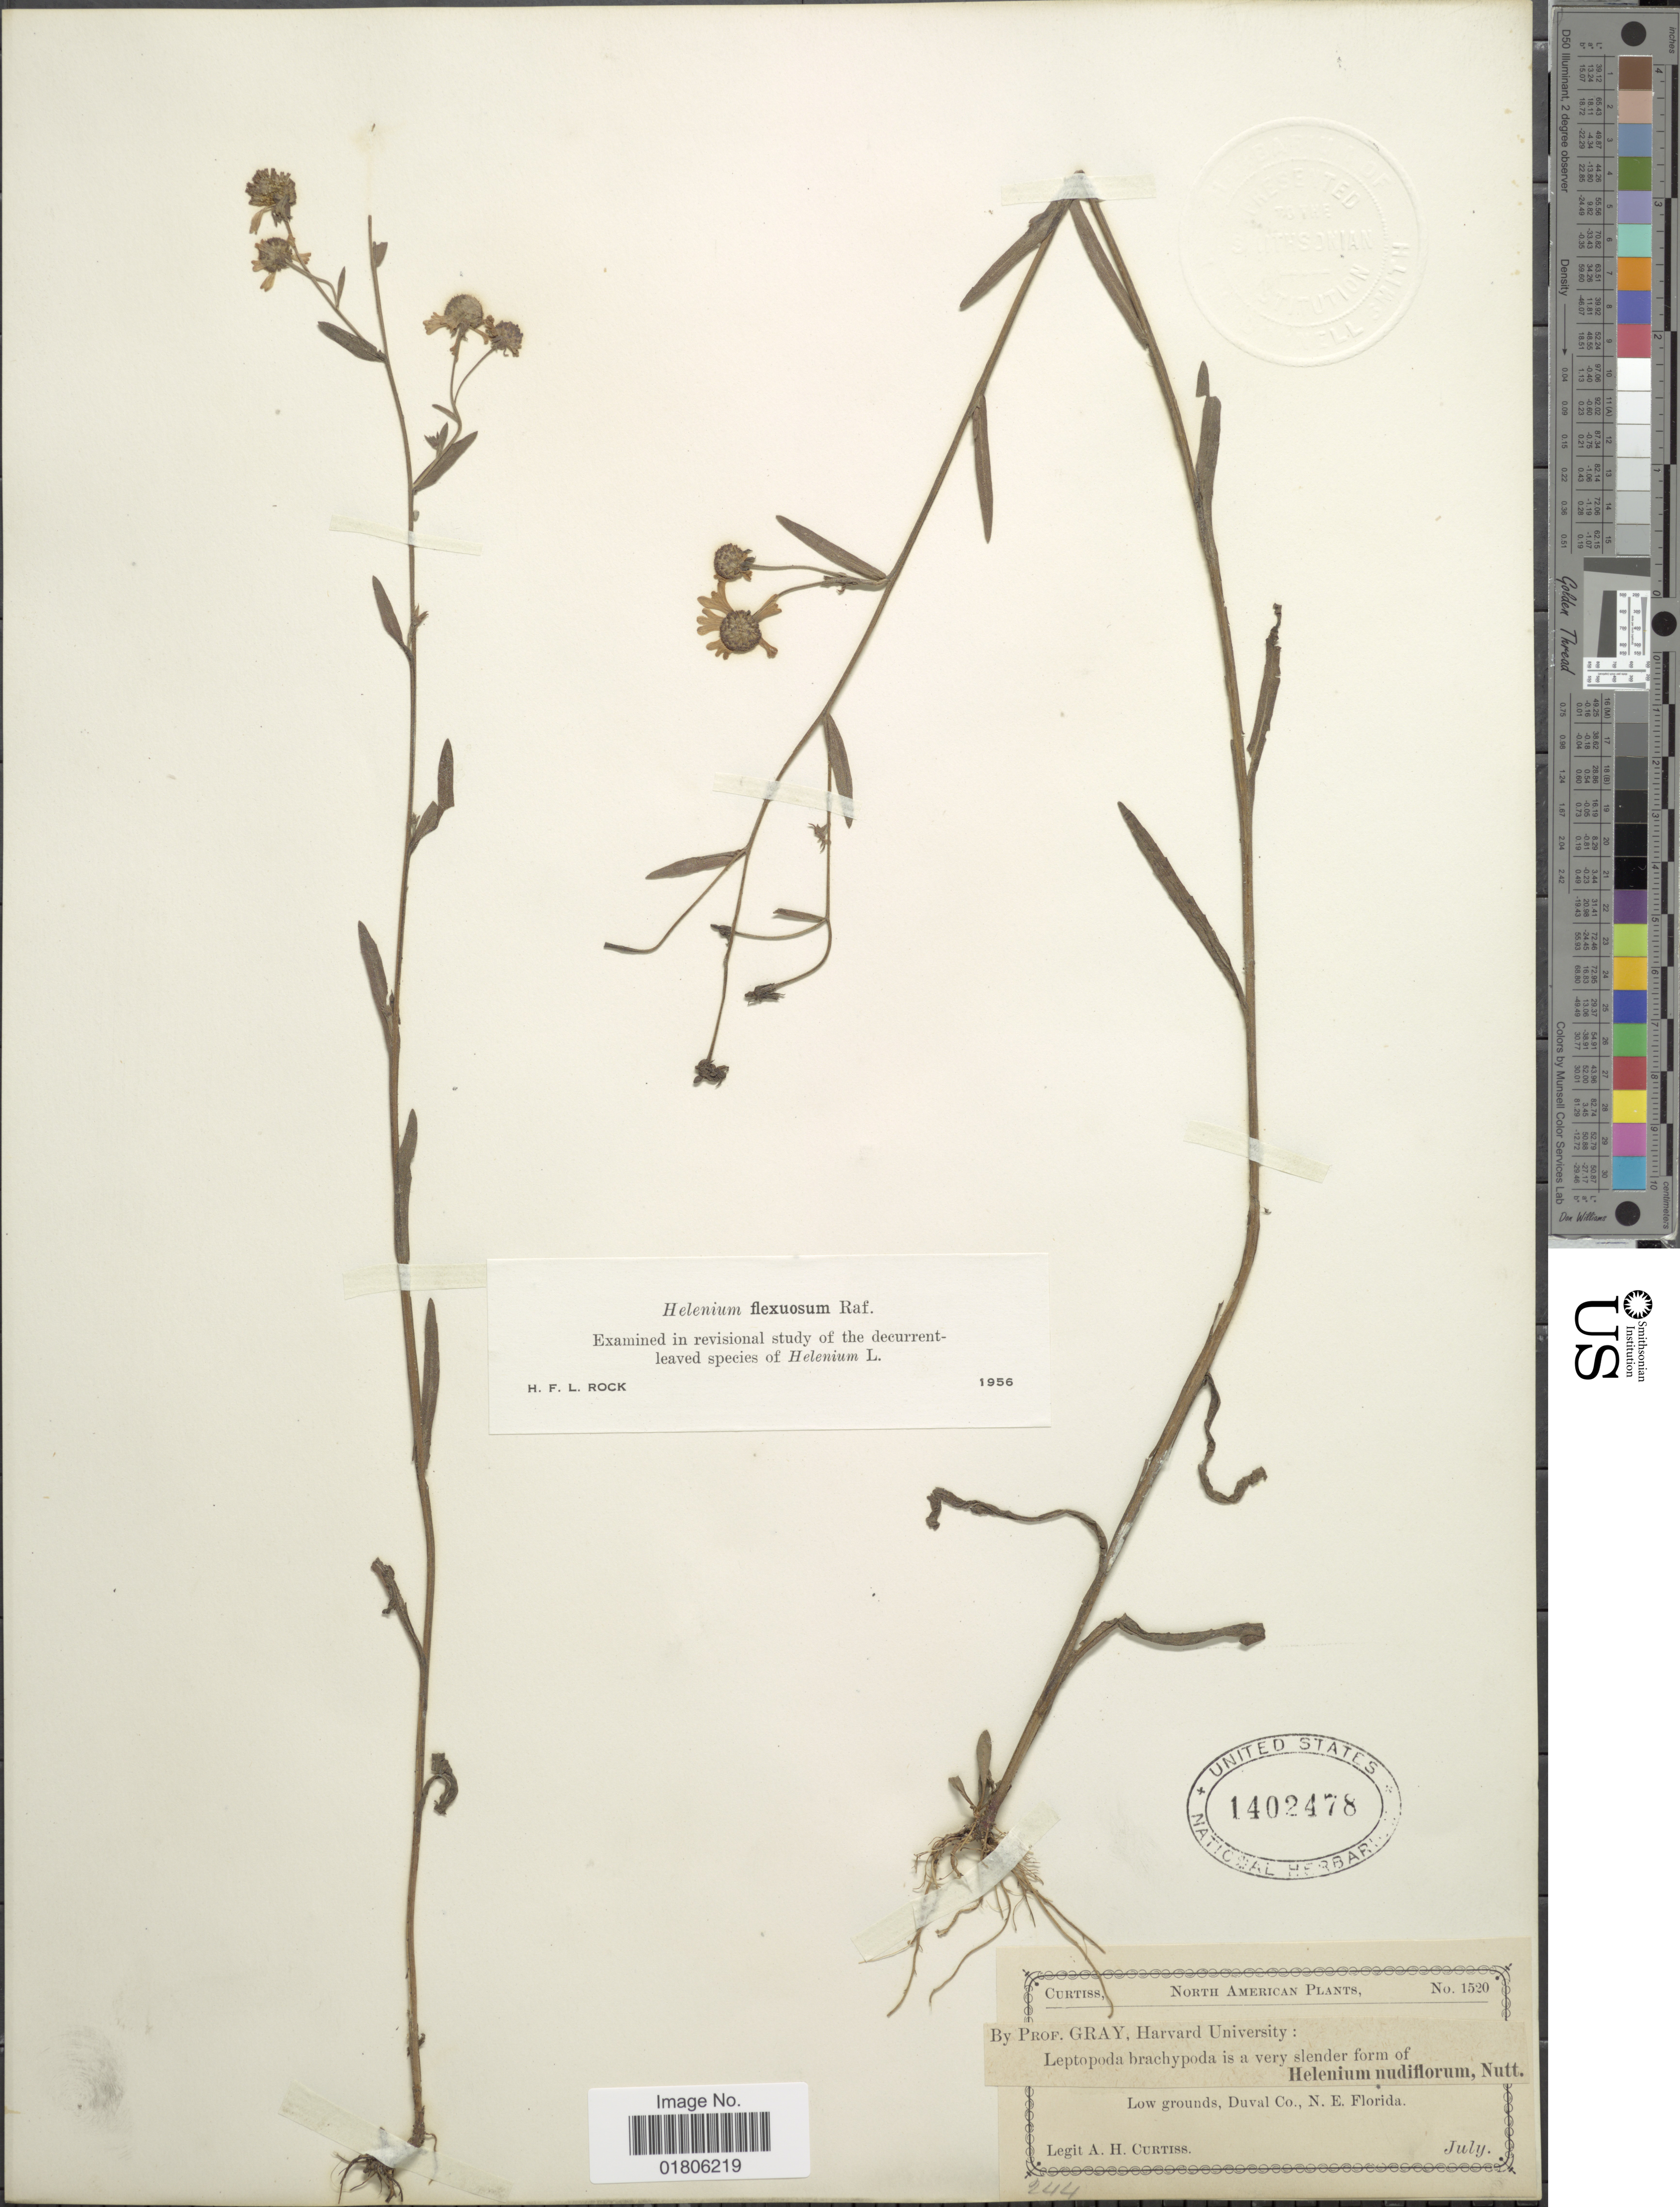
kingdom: Plantae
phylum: Tracheophyta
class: Magnoliopsida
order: Asterales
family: Asteraceae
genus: Helenium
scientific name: Helenium flexuosum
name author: Raf.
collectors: A. H. Curtiss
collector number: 1520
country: United States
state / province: Florida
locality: Duval Co. N.E. Florida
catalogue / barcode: US 1402478